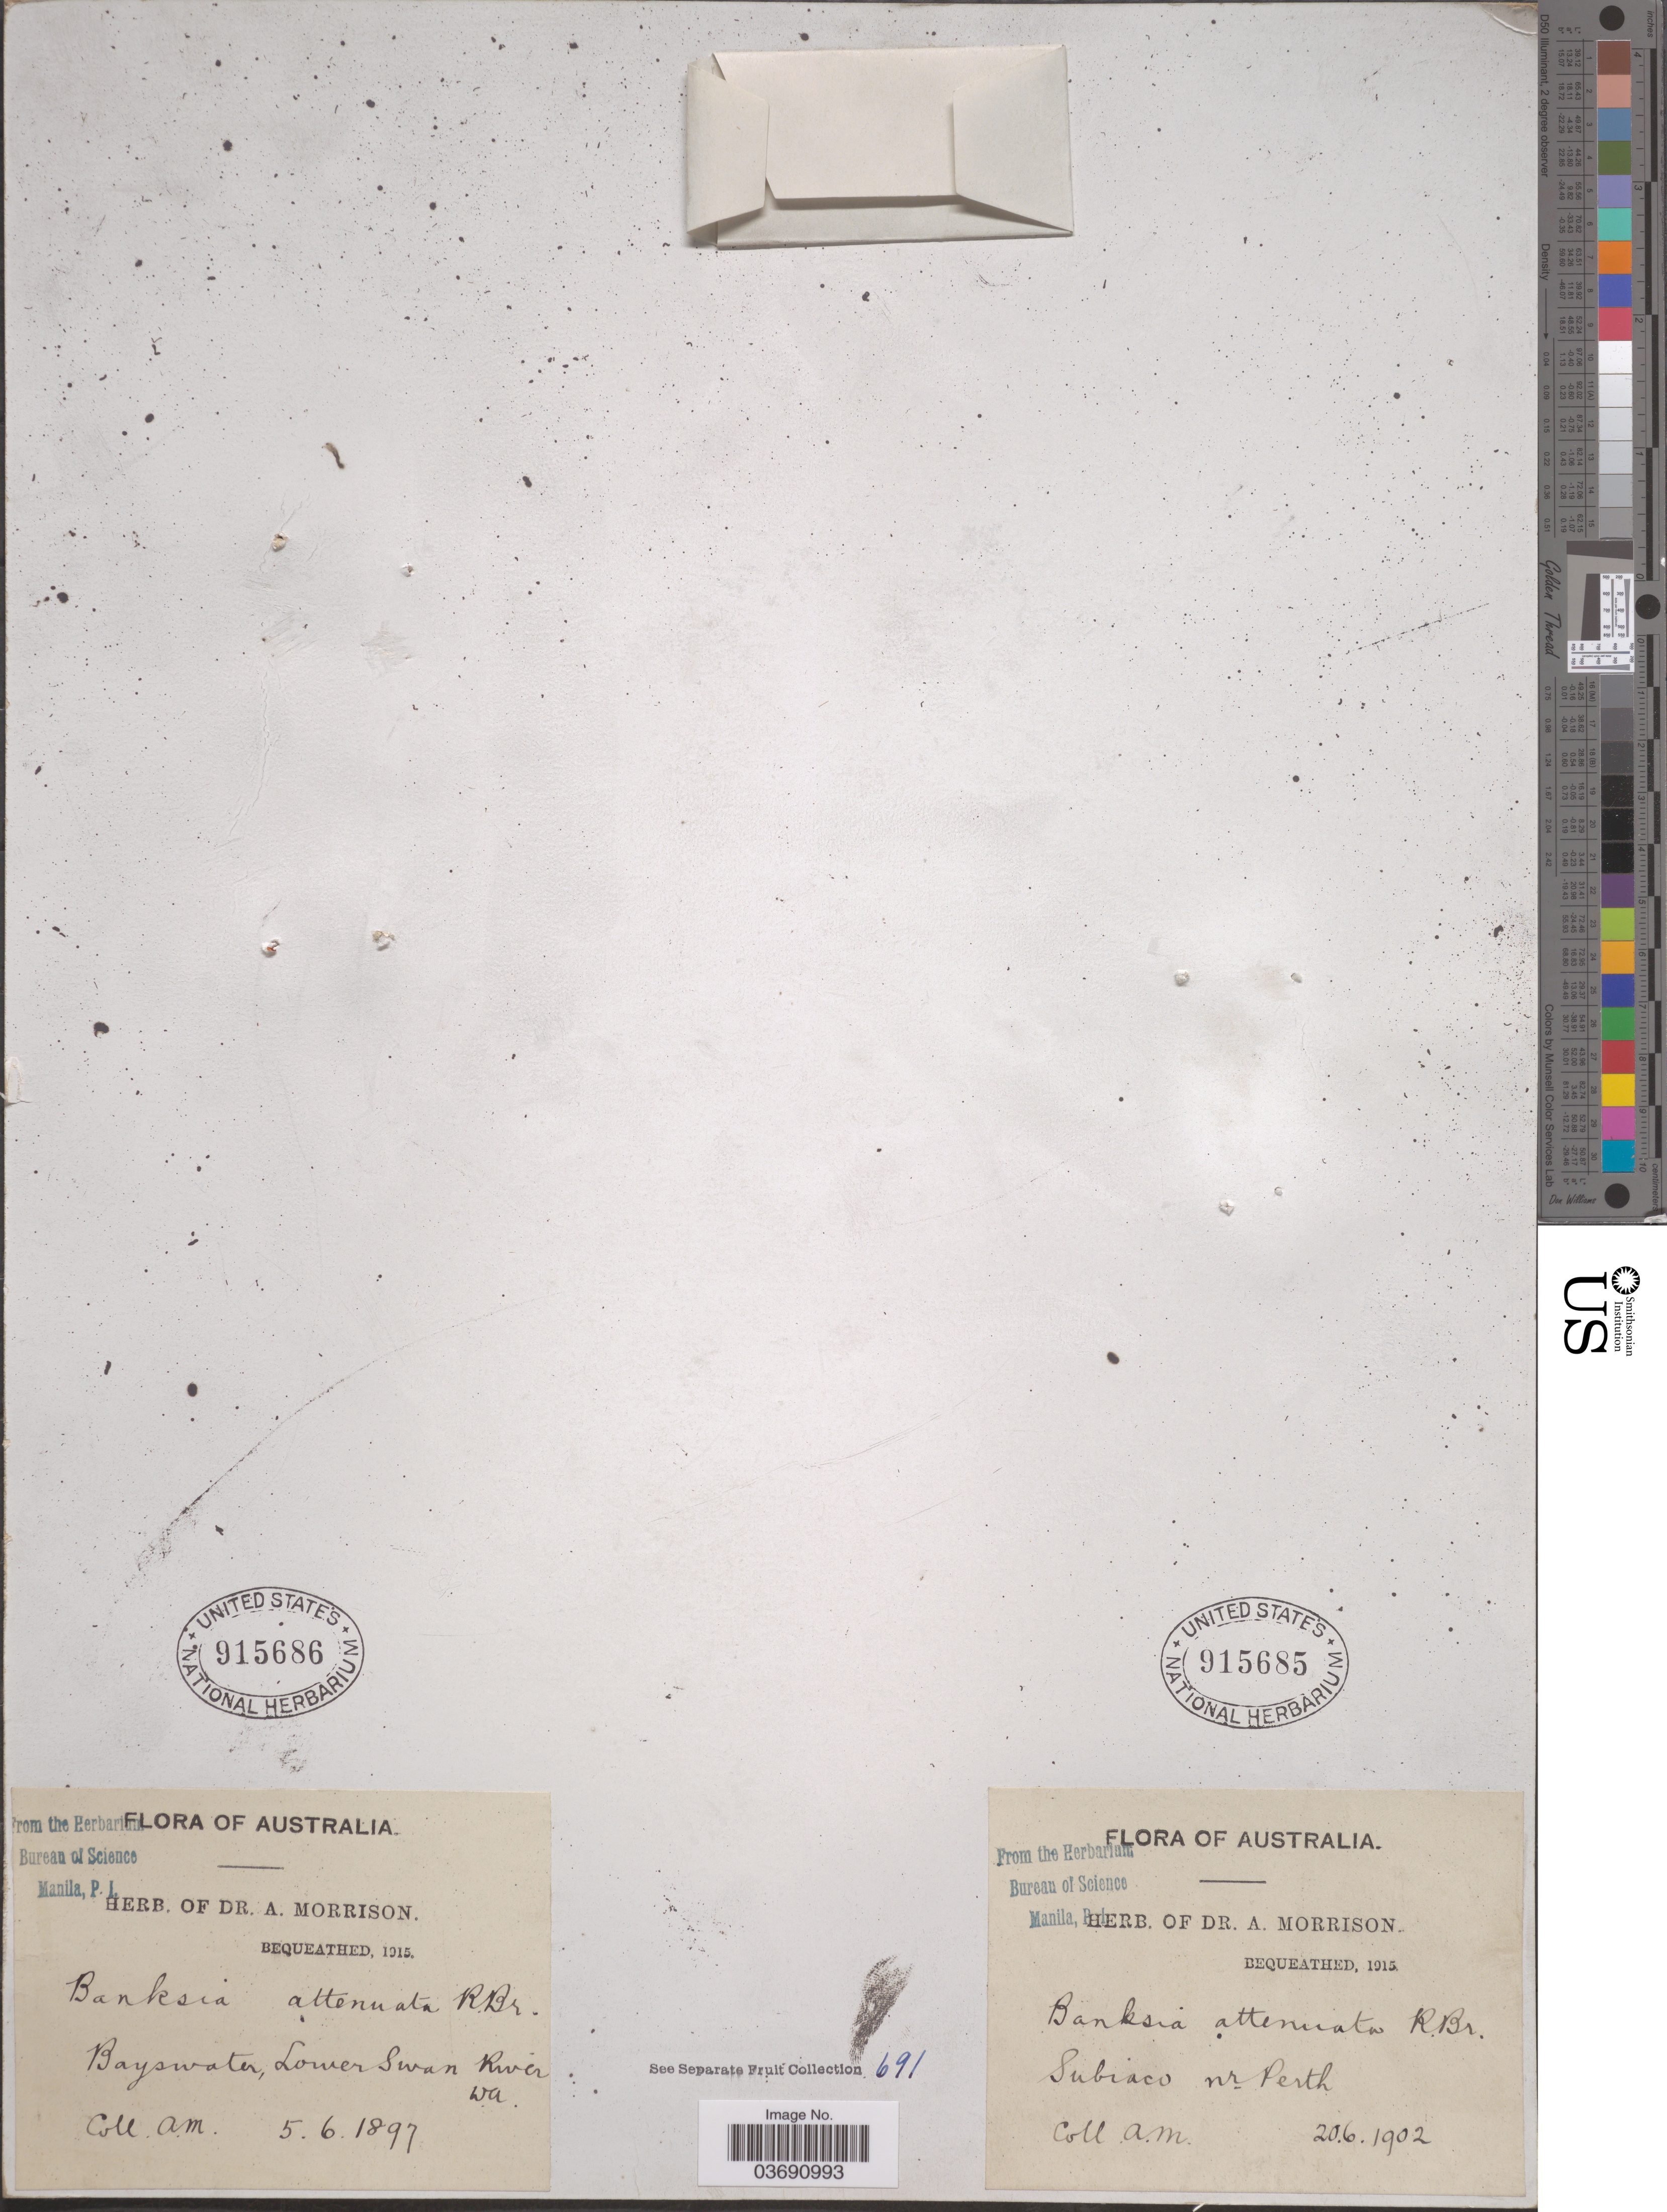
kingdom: Plantae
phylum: Tracheophyta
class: Magnoliopsida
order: Proteales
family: Proteaceae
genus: Banksia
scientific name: Banksia attenuata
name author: R. Br.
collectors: A. Morrison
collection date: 1899-06-05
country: Australia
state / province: Western Australia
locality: Bayswater, Lower Swan River.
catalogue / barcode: US 915686